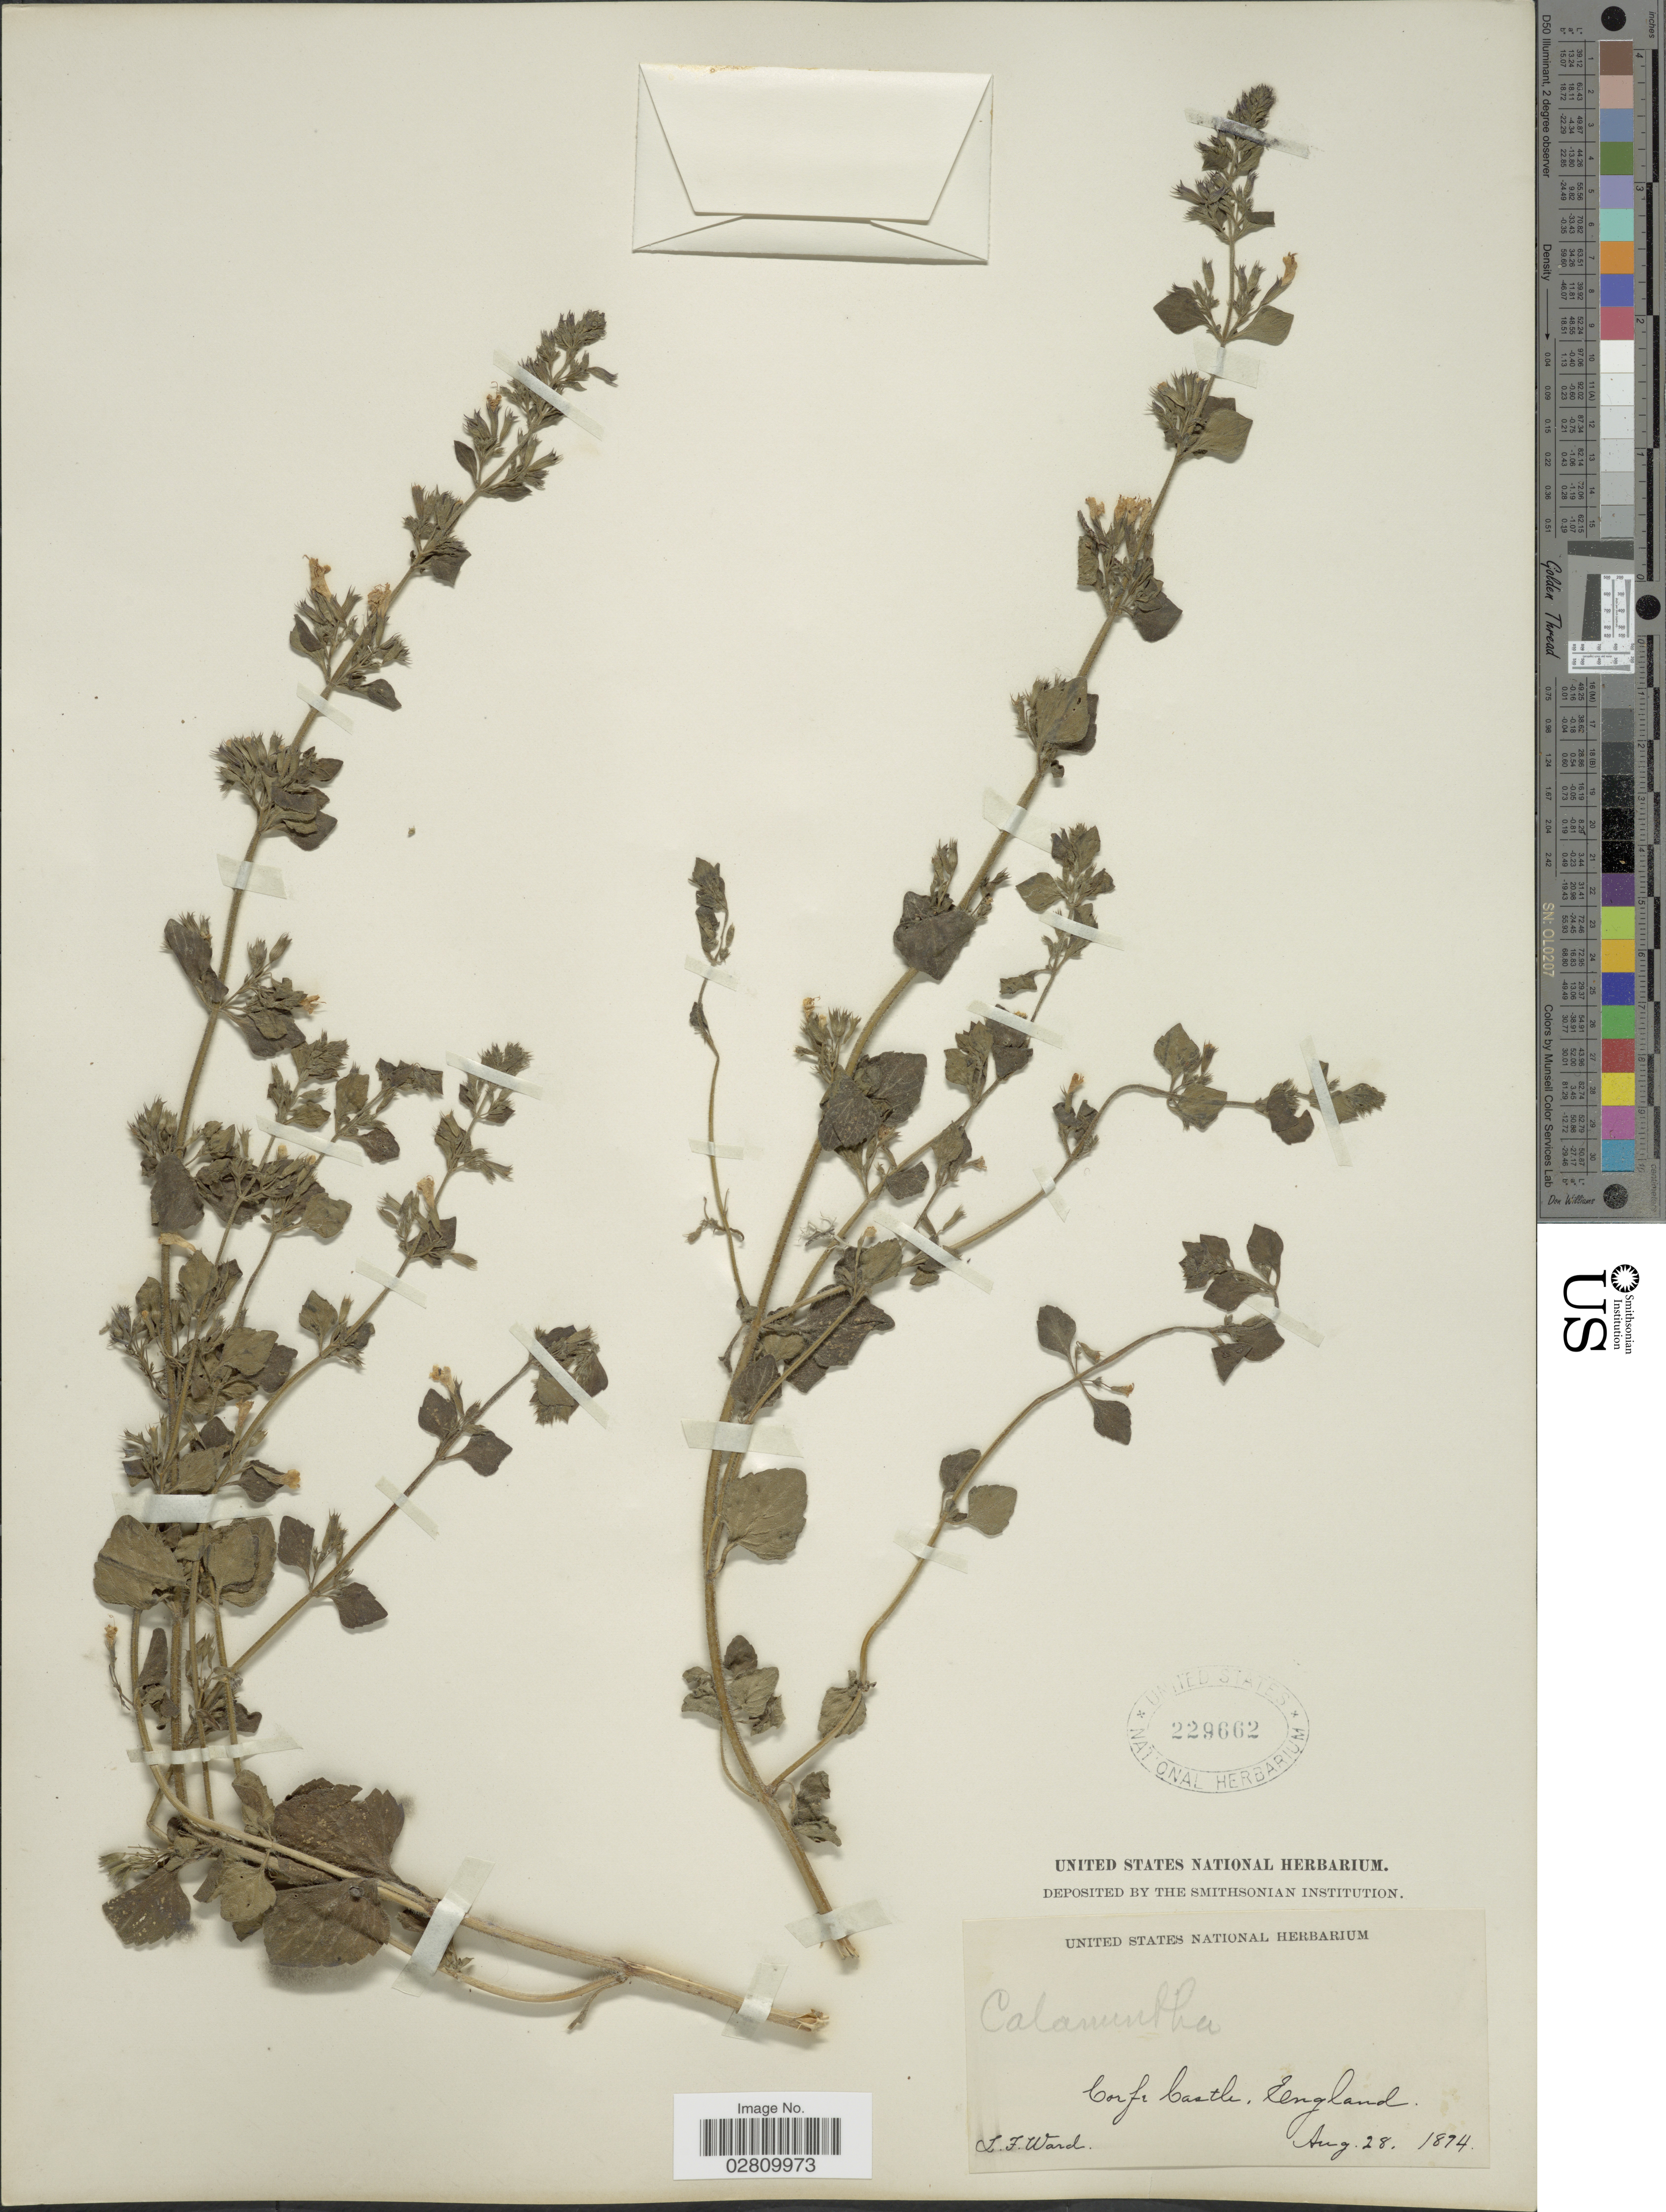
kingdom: Plantae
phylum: Tracheophyta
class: Magnoliopsida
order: Lamiales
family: Lamiaceae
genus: Calamintha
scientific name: Calamintha sp.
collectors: L. Ward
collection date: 1894-08-28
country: United Kingdom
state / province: England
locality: Corfe Castle.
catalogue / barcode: US 229662